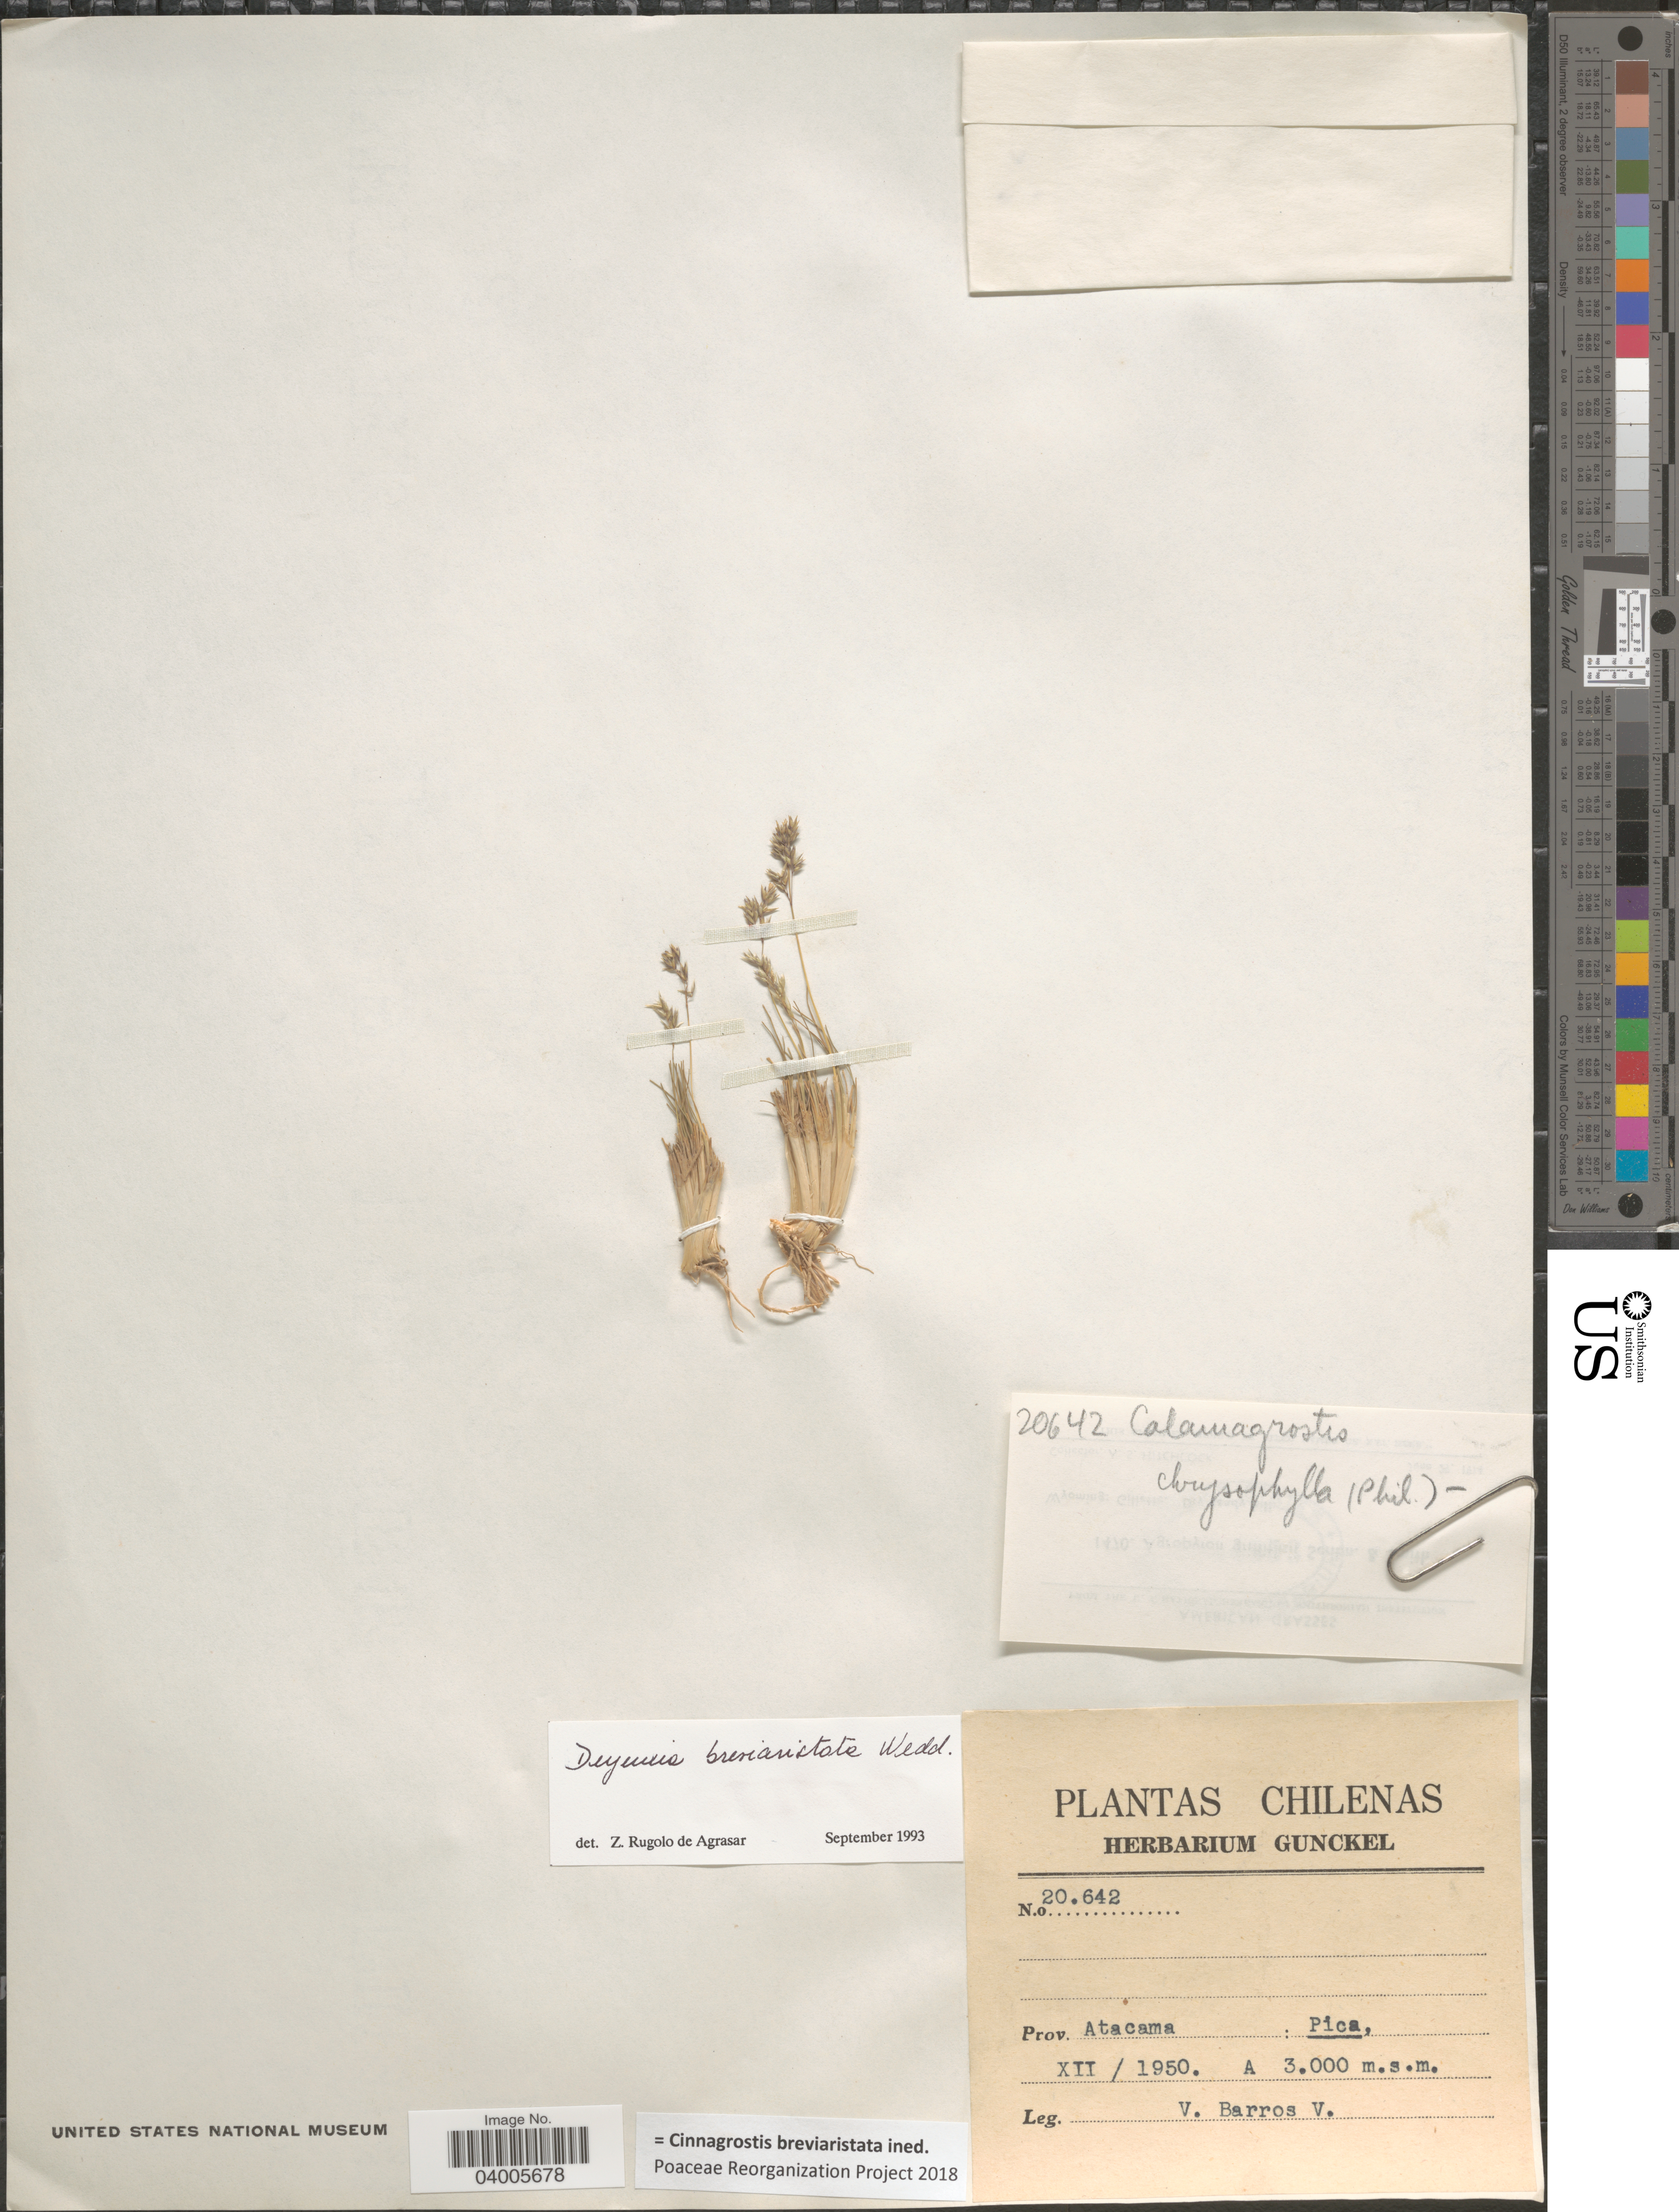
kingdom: Plantae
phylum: Tracheophyta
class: Liliopsida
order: Poales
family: Poaceae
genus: Cinnagrostis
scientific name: Cinnagrostis breviaristata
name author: (Wedd.) P.M. Peterson et al.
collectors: V. Barros V.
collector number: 20642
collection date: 1950-12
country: Chile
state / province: Atacama (III)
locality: Pica.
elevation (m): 3000